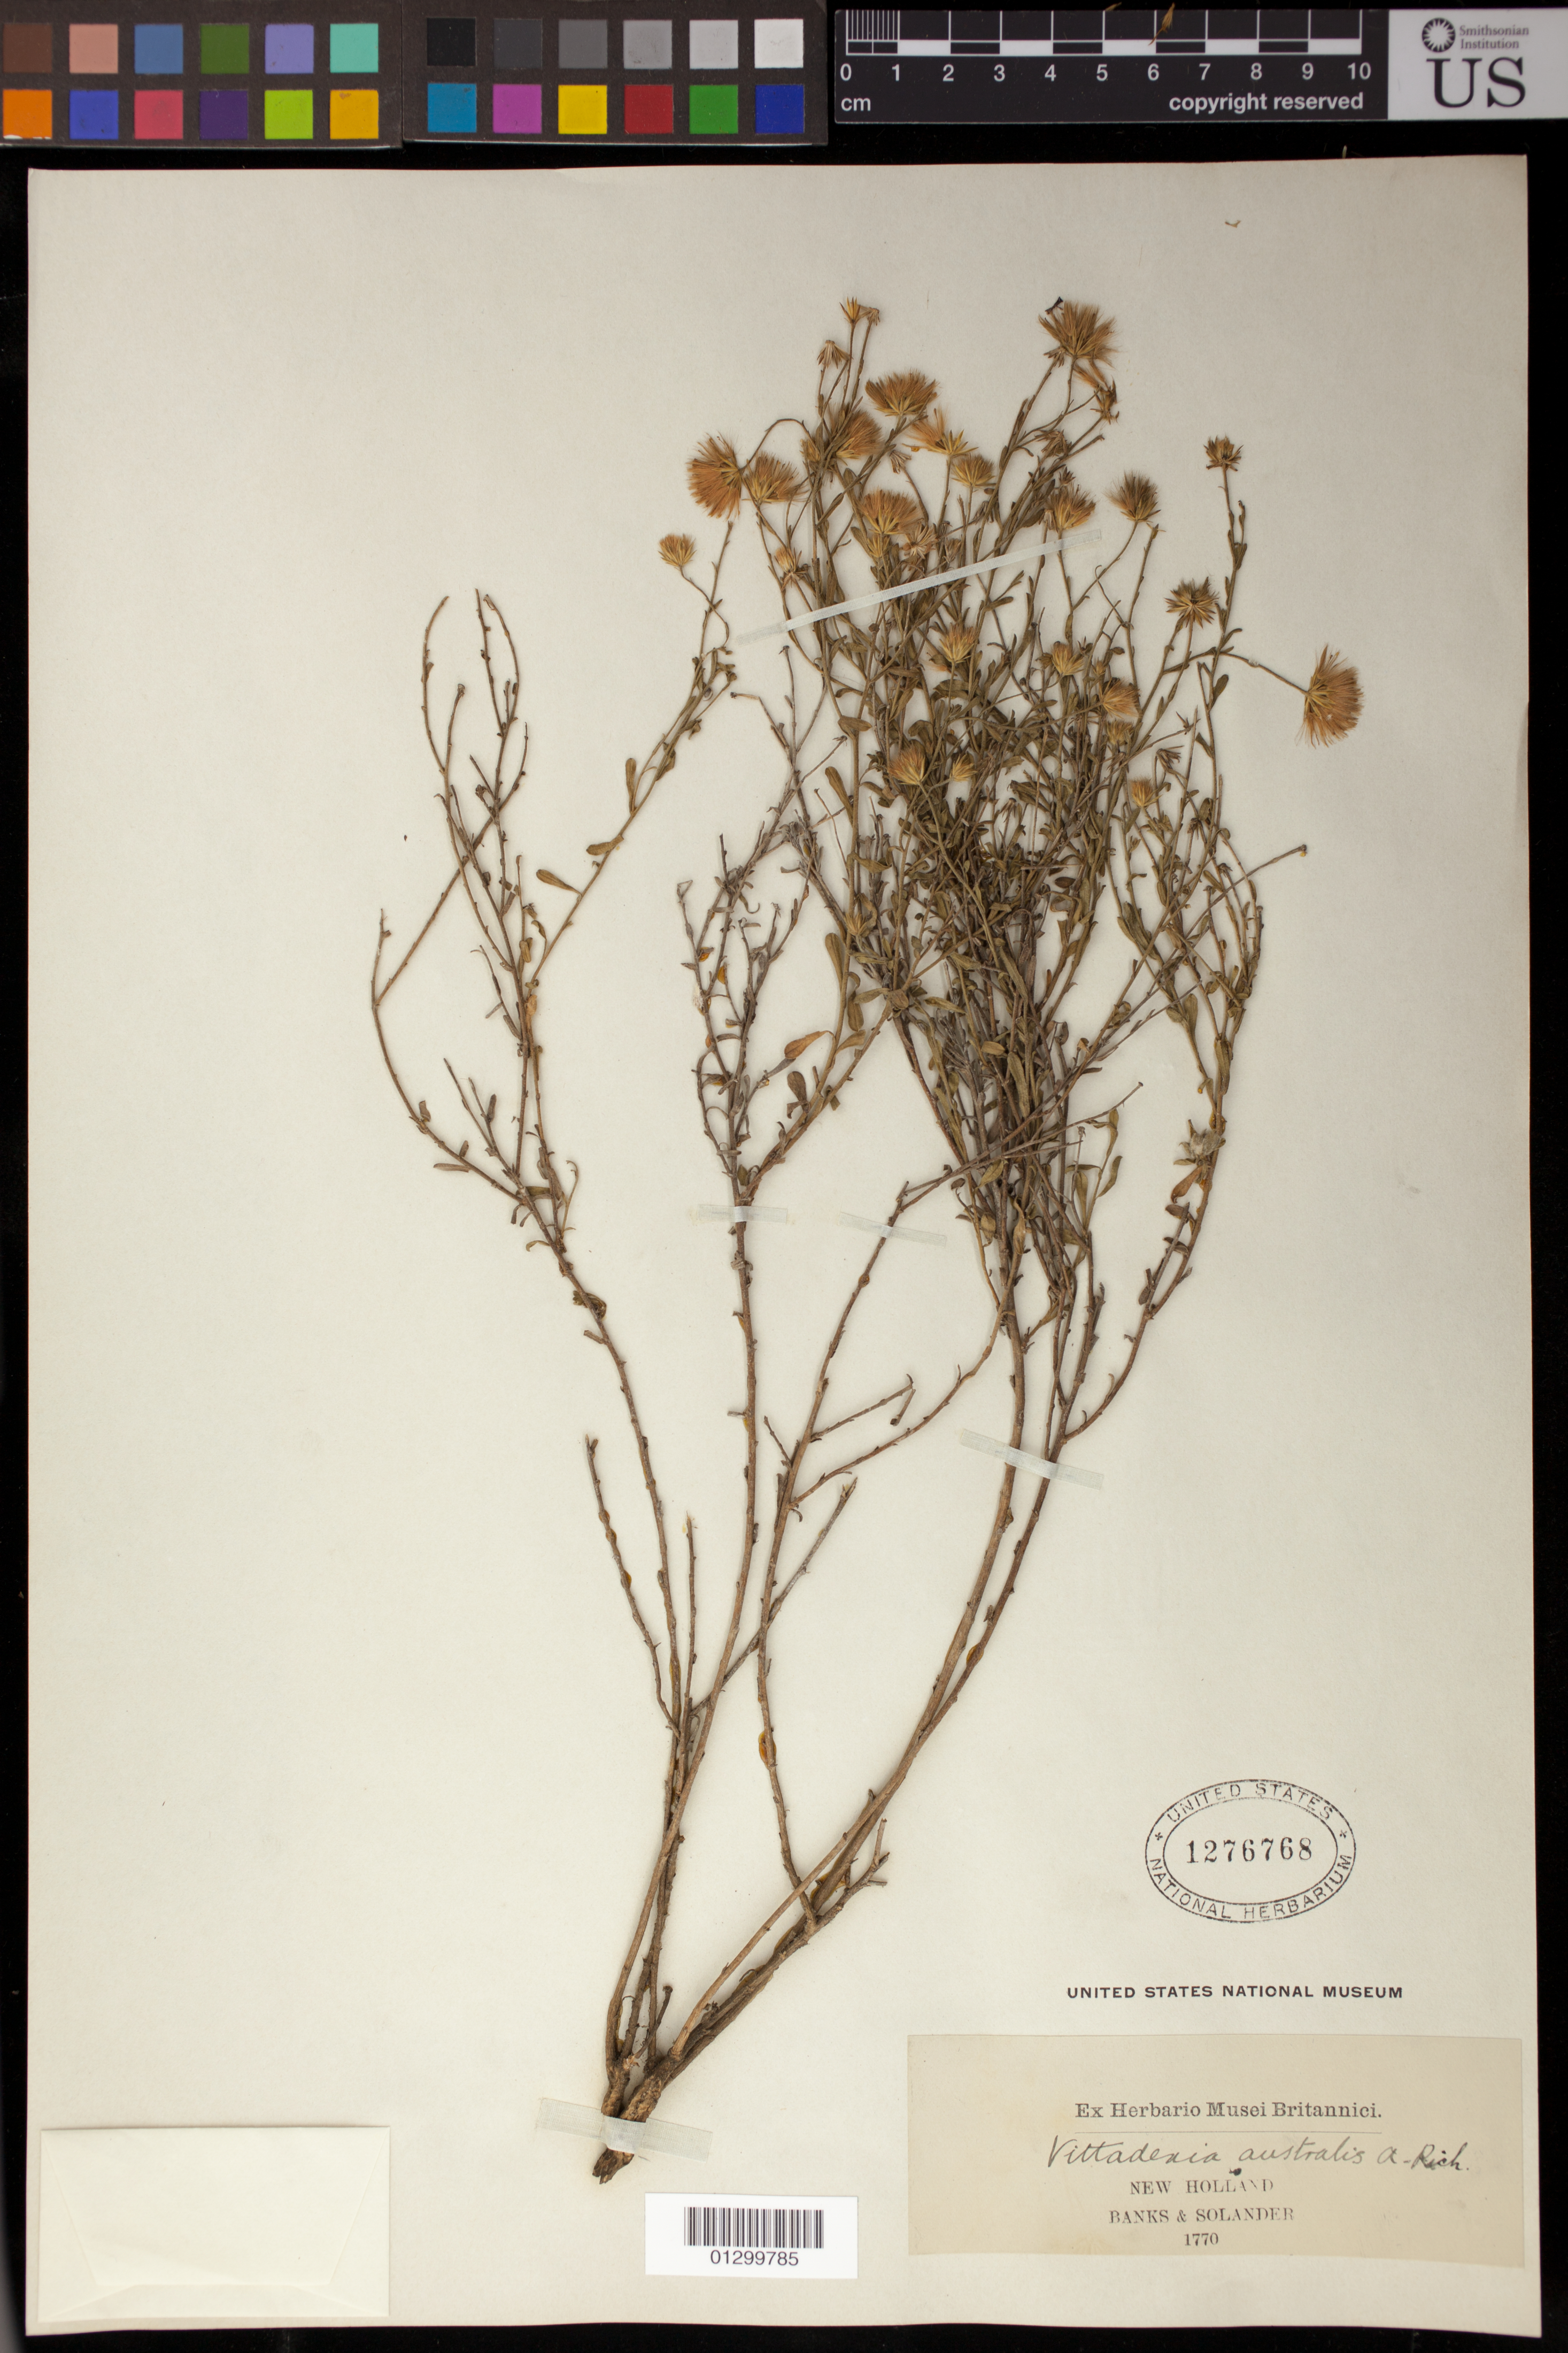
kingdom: Plantae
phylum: Tracheophyta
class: Magnoliopsida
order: Asterales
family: Asteraceae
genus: Vittadinia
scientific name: Vittadinia australis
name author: A. Rich.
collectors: J. Banks & D. C. Solander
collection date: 1770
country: Australia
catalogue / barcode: US 1276768